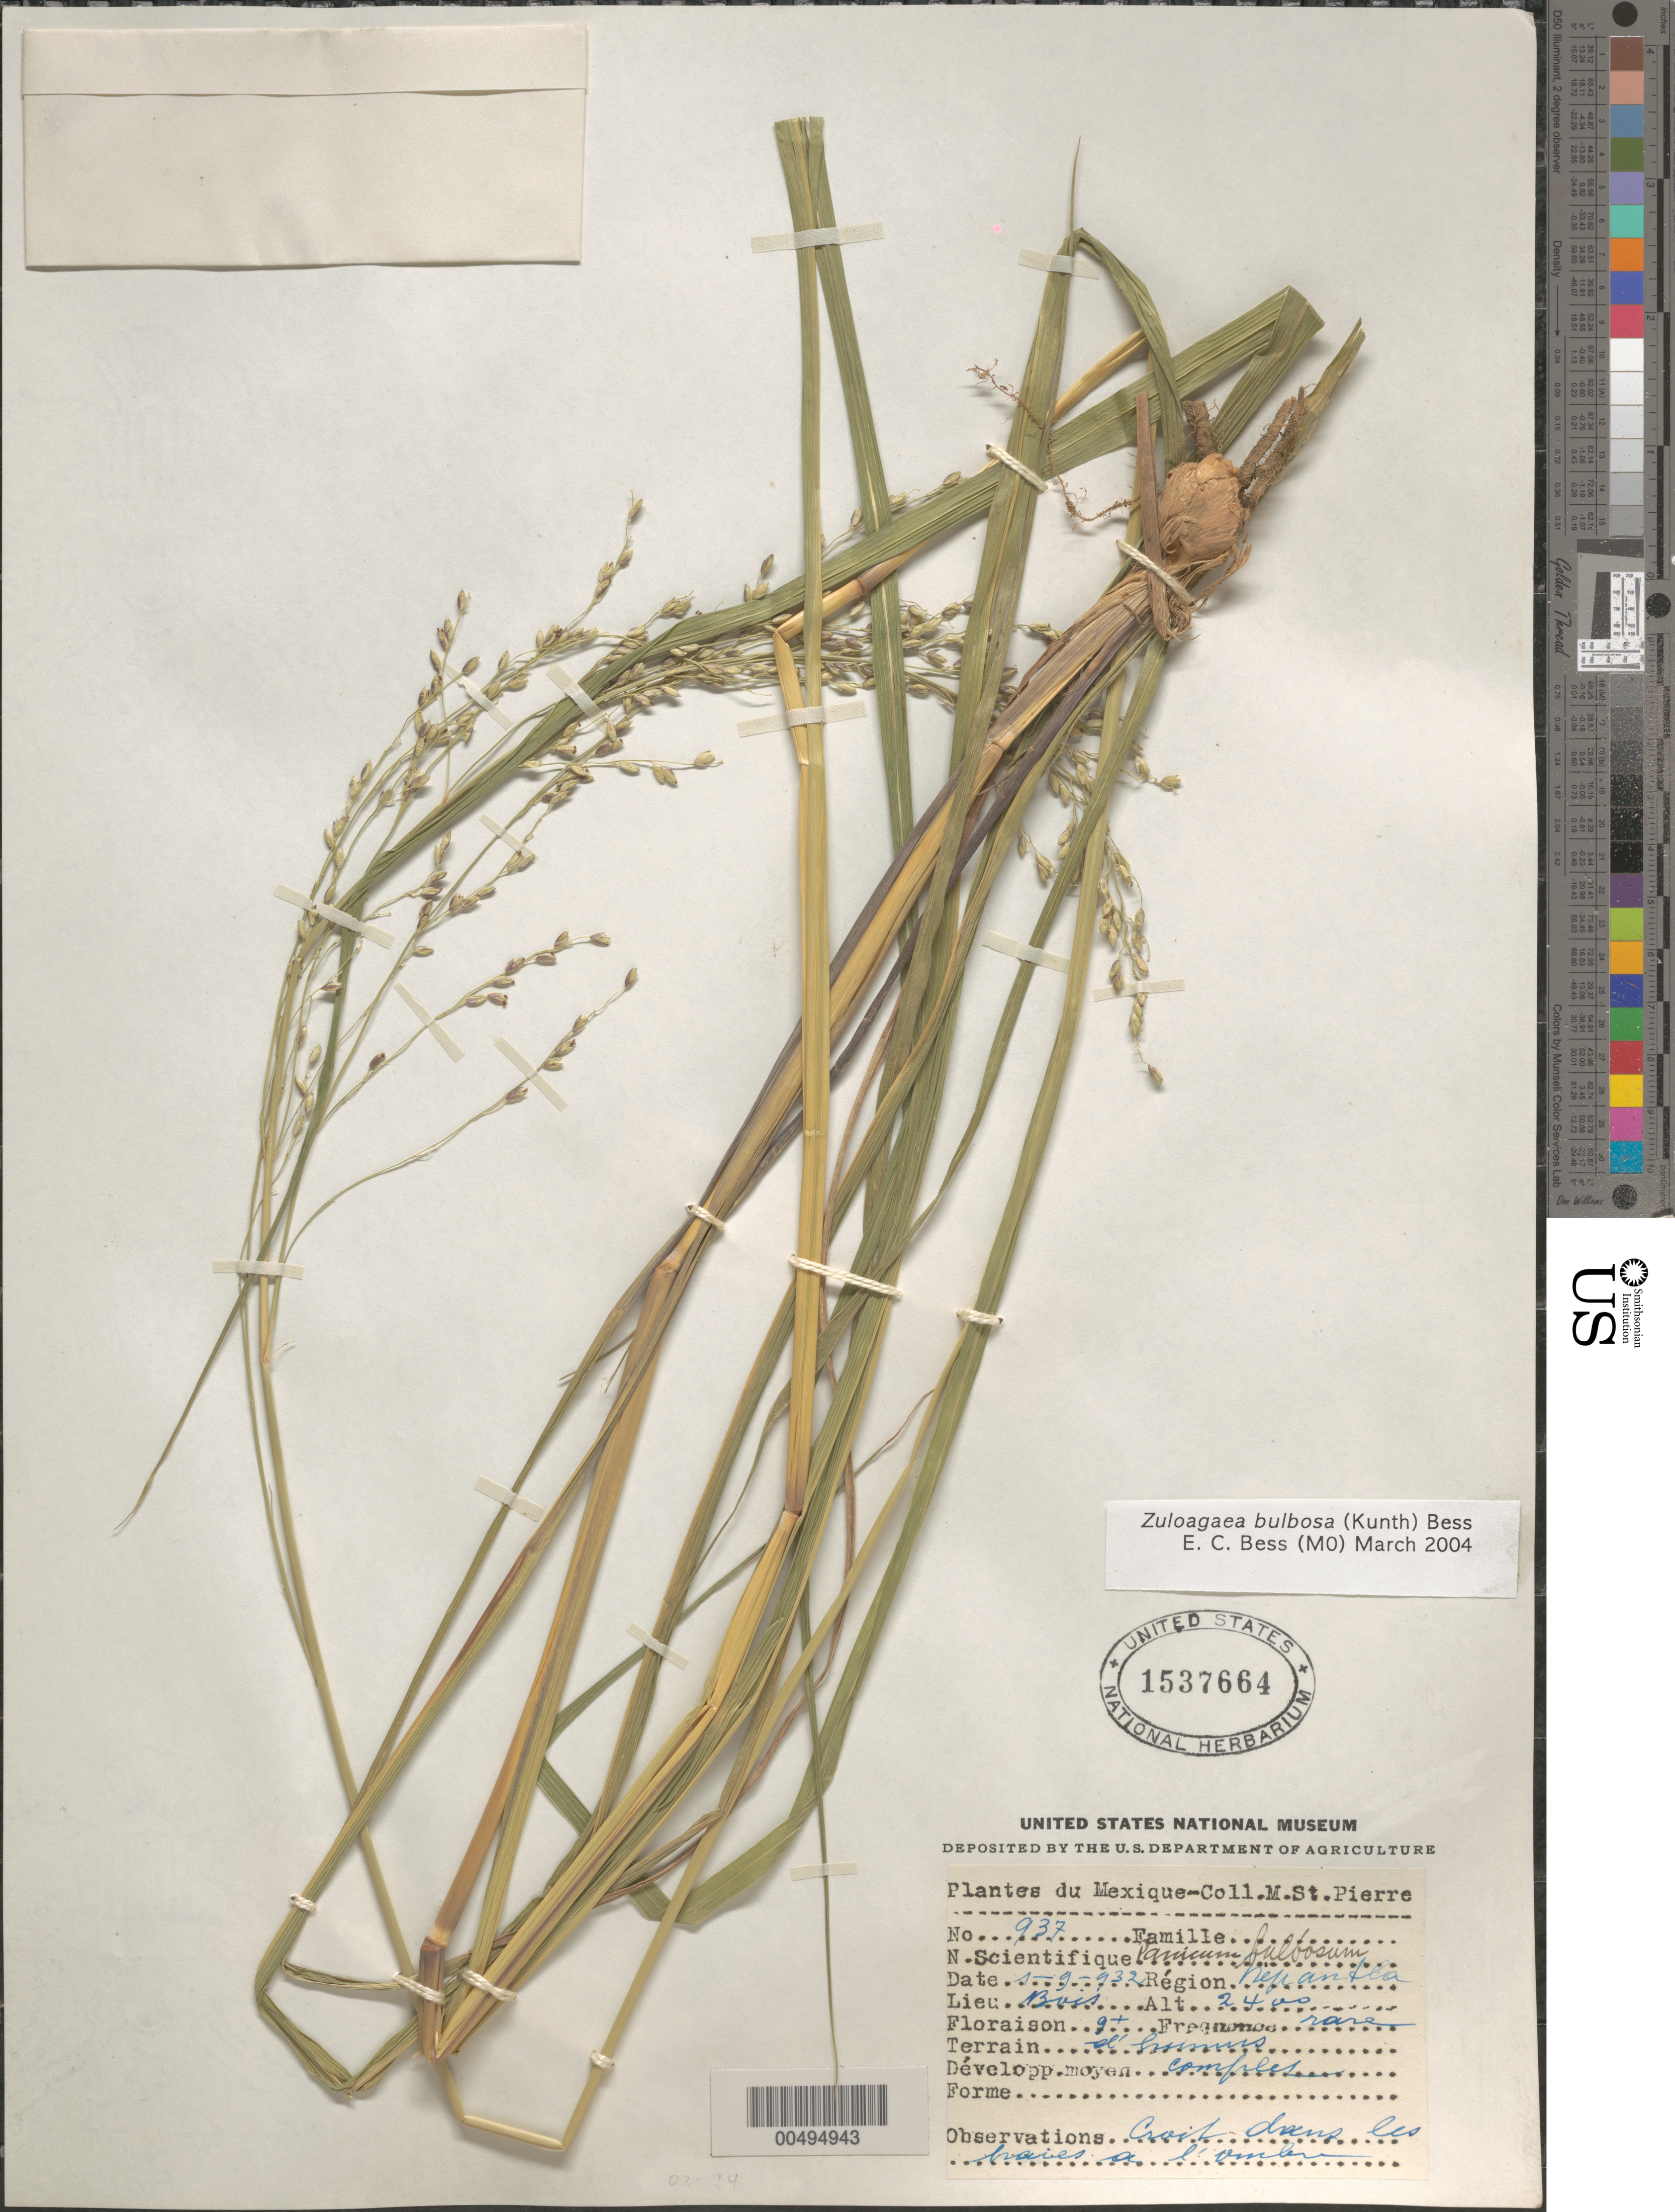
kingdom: Plantae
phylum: Tracheophyta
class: Liliopsida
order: Poales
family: Poaceae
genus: Panicum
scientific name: Panicum bulbosum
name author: Kunth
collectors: M. Saint-Pierre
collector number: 937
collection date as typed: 9 Jan 1932 or 1 Sep 1932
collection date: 1932-01-09 or 1932-09-01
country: Mexico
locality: Nepantla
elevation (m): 2400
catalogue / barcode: US 1537664